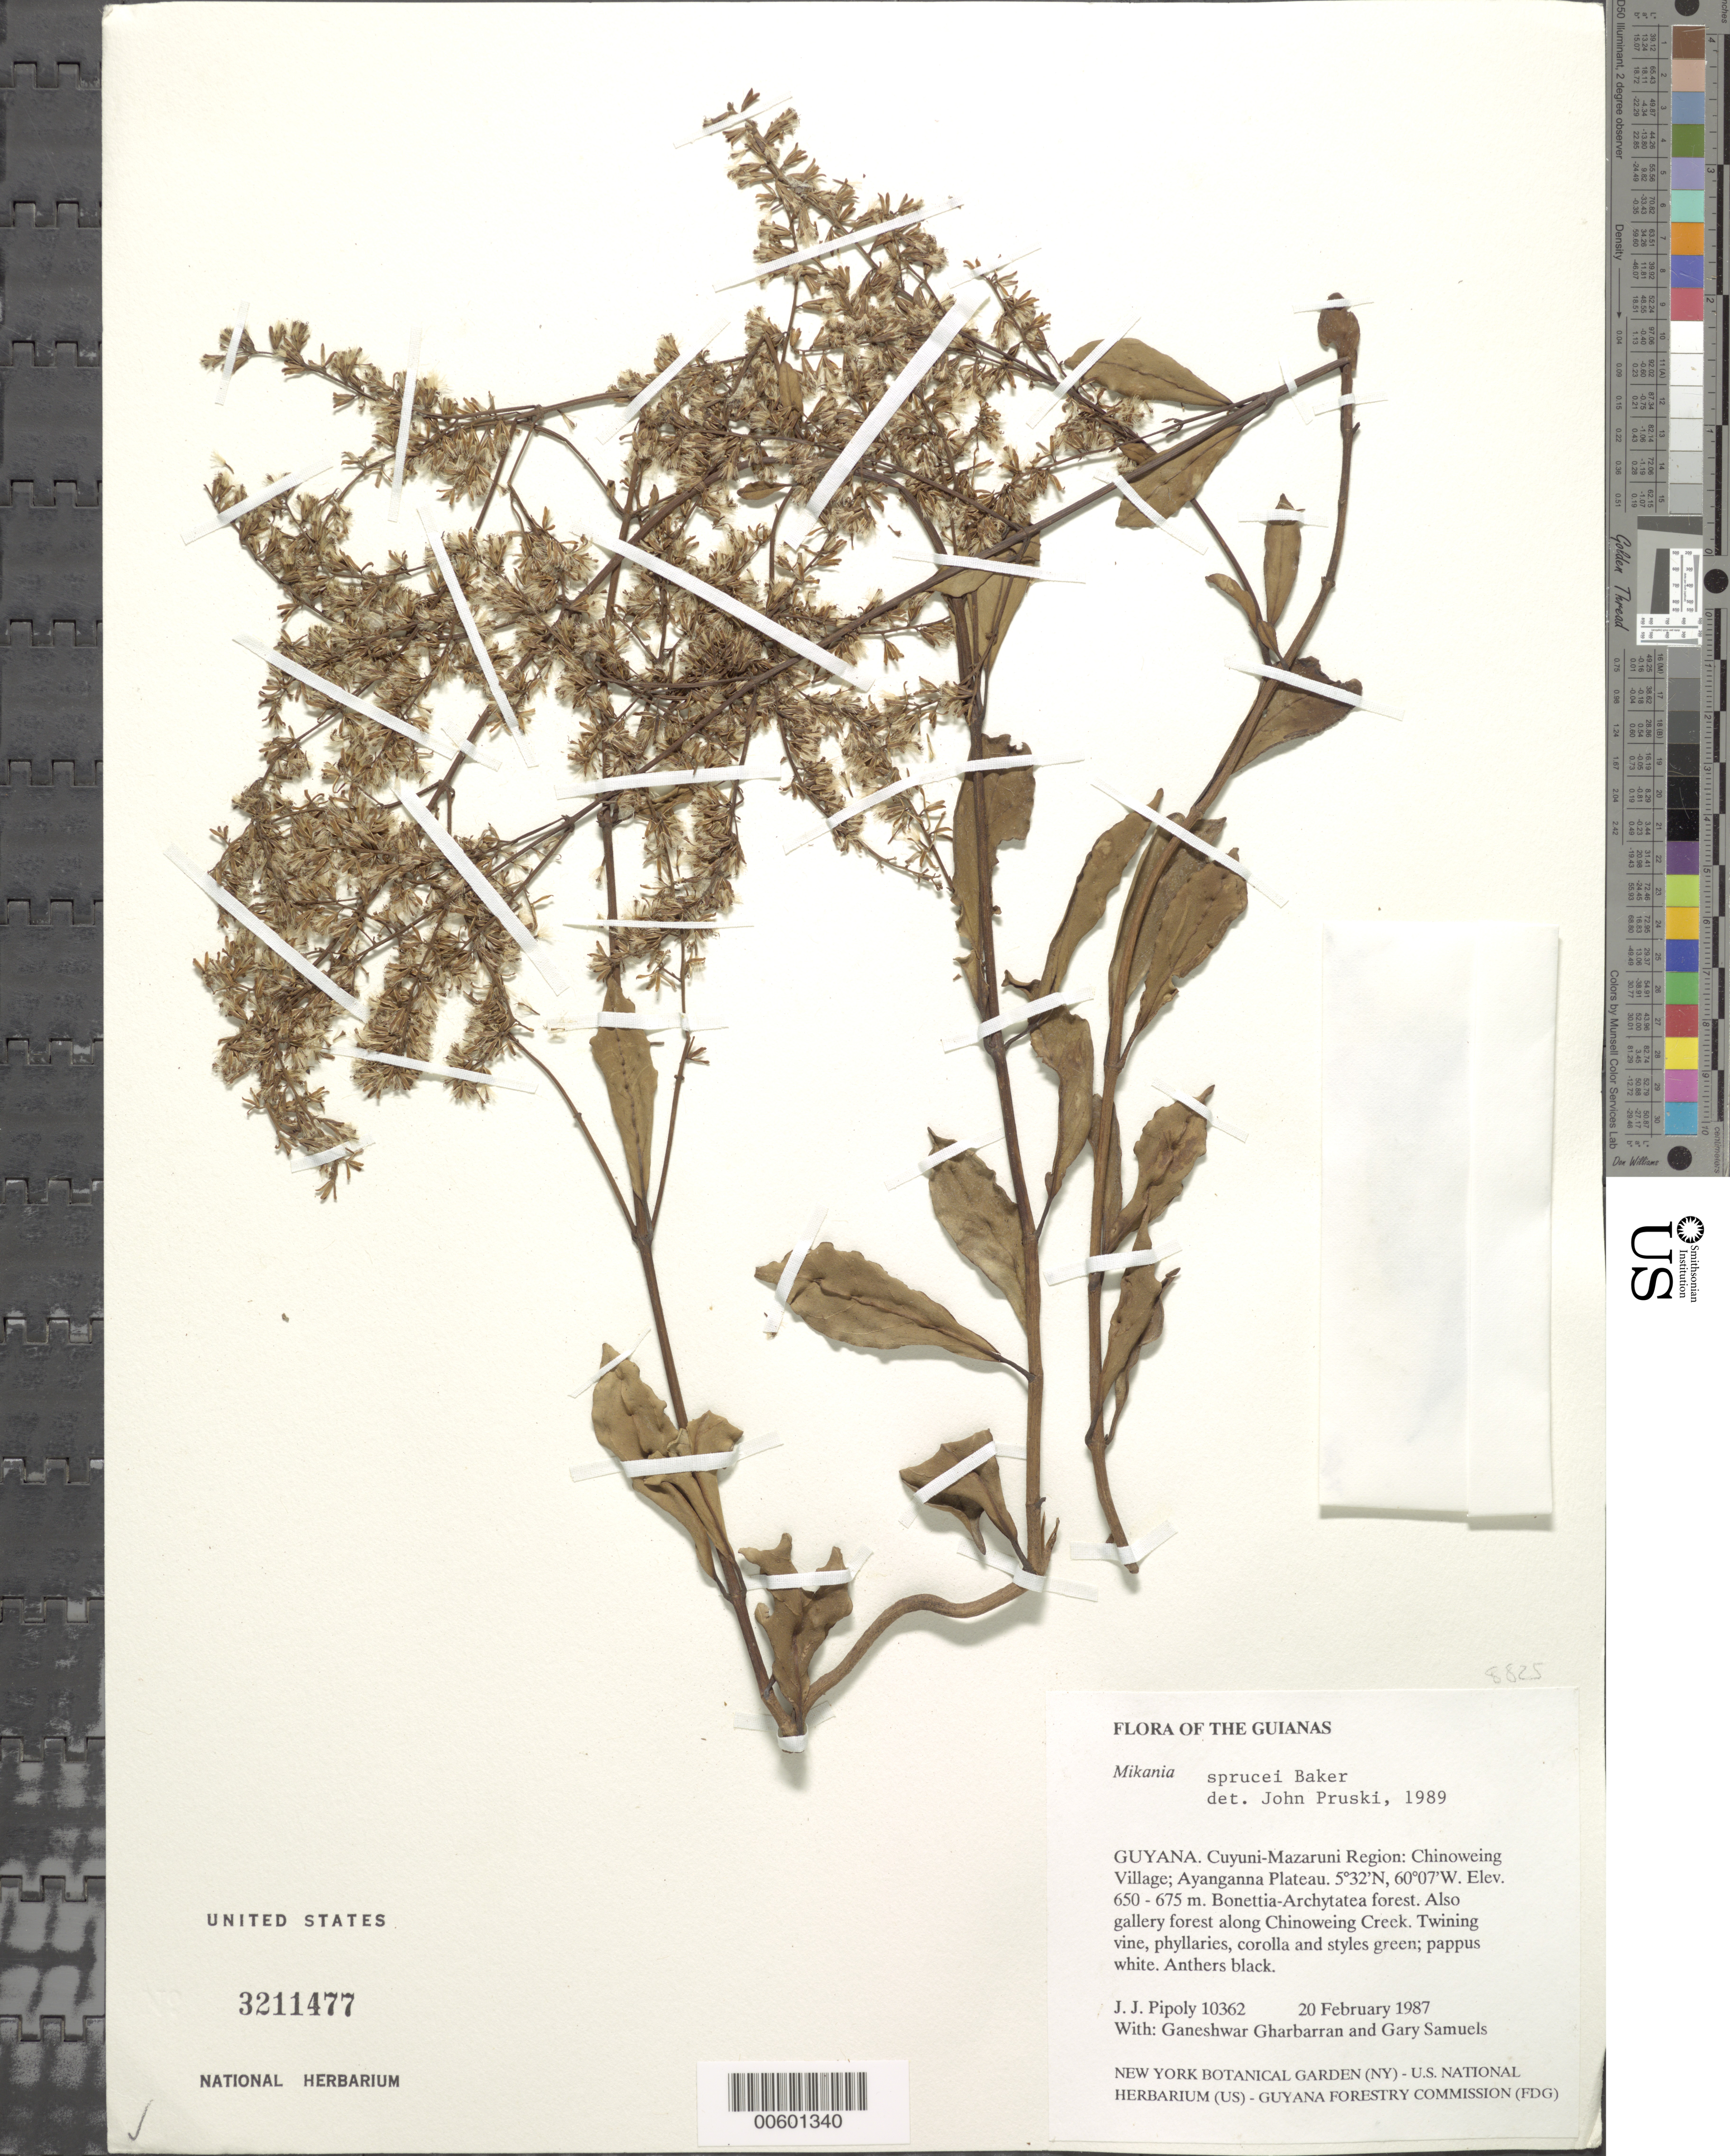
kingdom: Plantae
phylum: Tracheophyta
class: Magnoliopsida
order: Asterales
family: Asteraceae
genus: Mikania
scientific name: Mikania sprucei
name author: Baker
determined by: Pruski, J. F.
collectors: J. J. Pipoly, G. Gharbarran & G. Samuels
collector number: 10362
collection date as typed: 20 February 1987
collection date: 1987-02-20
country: Guyana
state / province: Cuyuni-Mazaruni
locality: Chinoweing Village; Ayanganna Plateau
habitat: Bonnetia-Archytaea forest. Also gallery forest along Chinoweing Creek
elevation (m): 650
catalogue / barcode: US 3211477